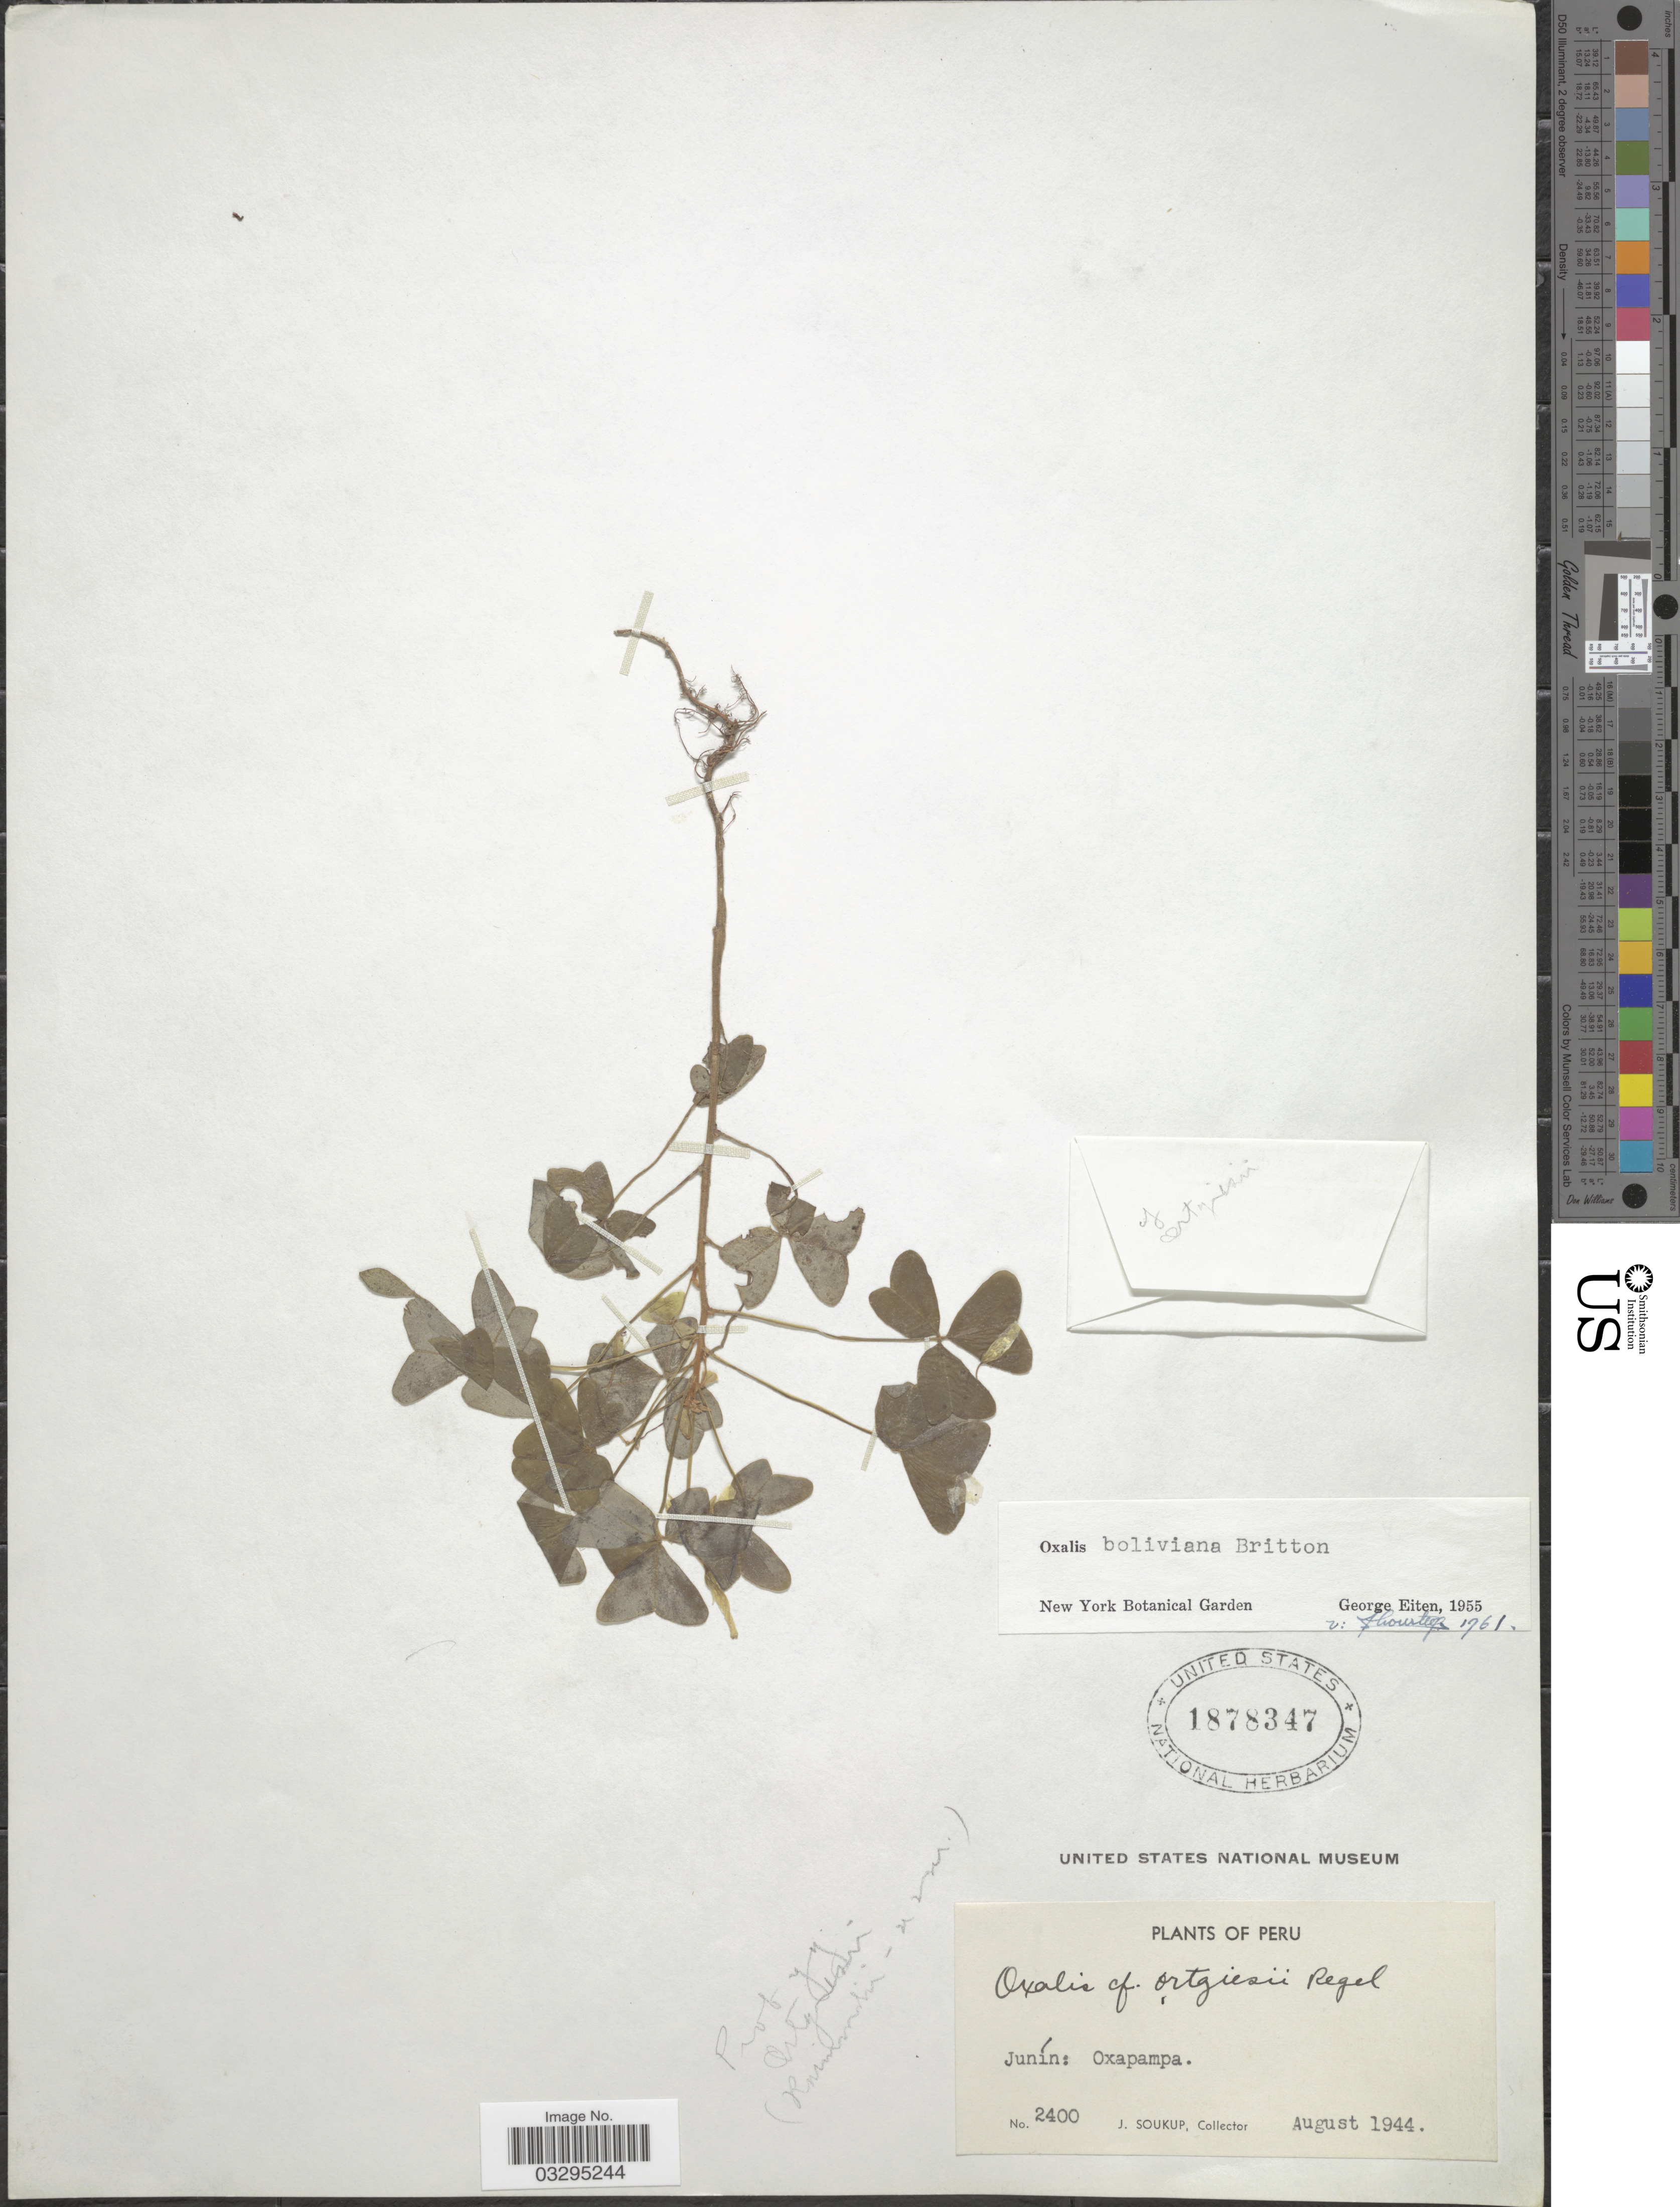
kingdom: Plantae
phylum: Tracheophyta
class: Magnoliopsida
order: Oxalidales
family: Oxalidaceae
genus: Oxalis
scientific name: Oxalis boliviana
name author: Britton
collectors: J. Soukup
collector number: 2400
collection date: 1944-08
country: Peru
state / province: Junín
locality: Oxapampa.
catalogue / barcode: US 1878347